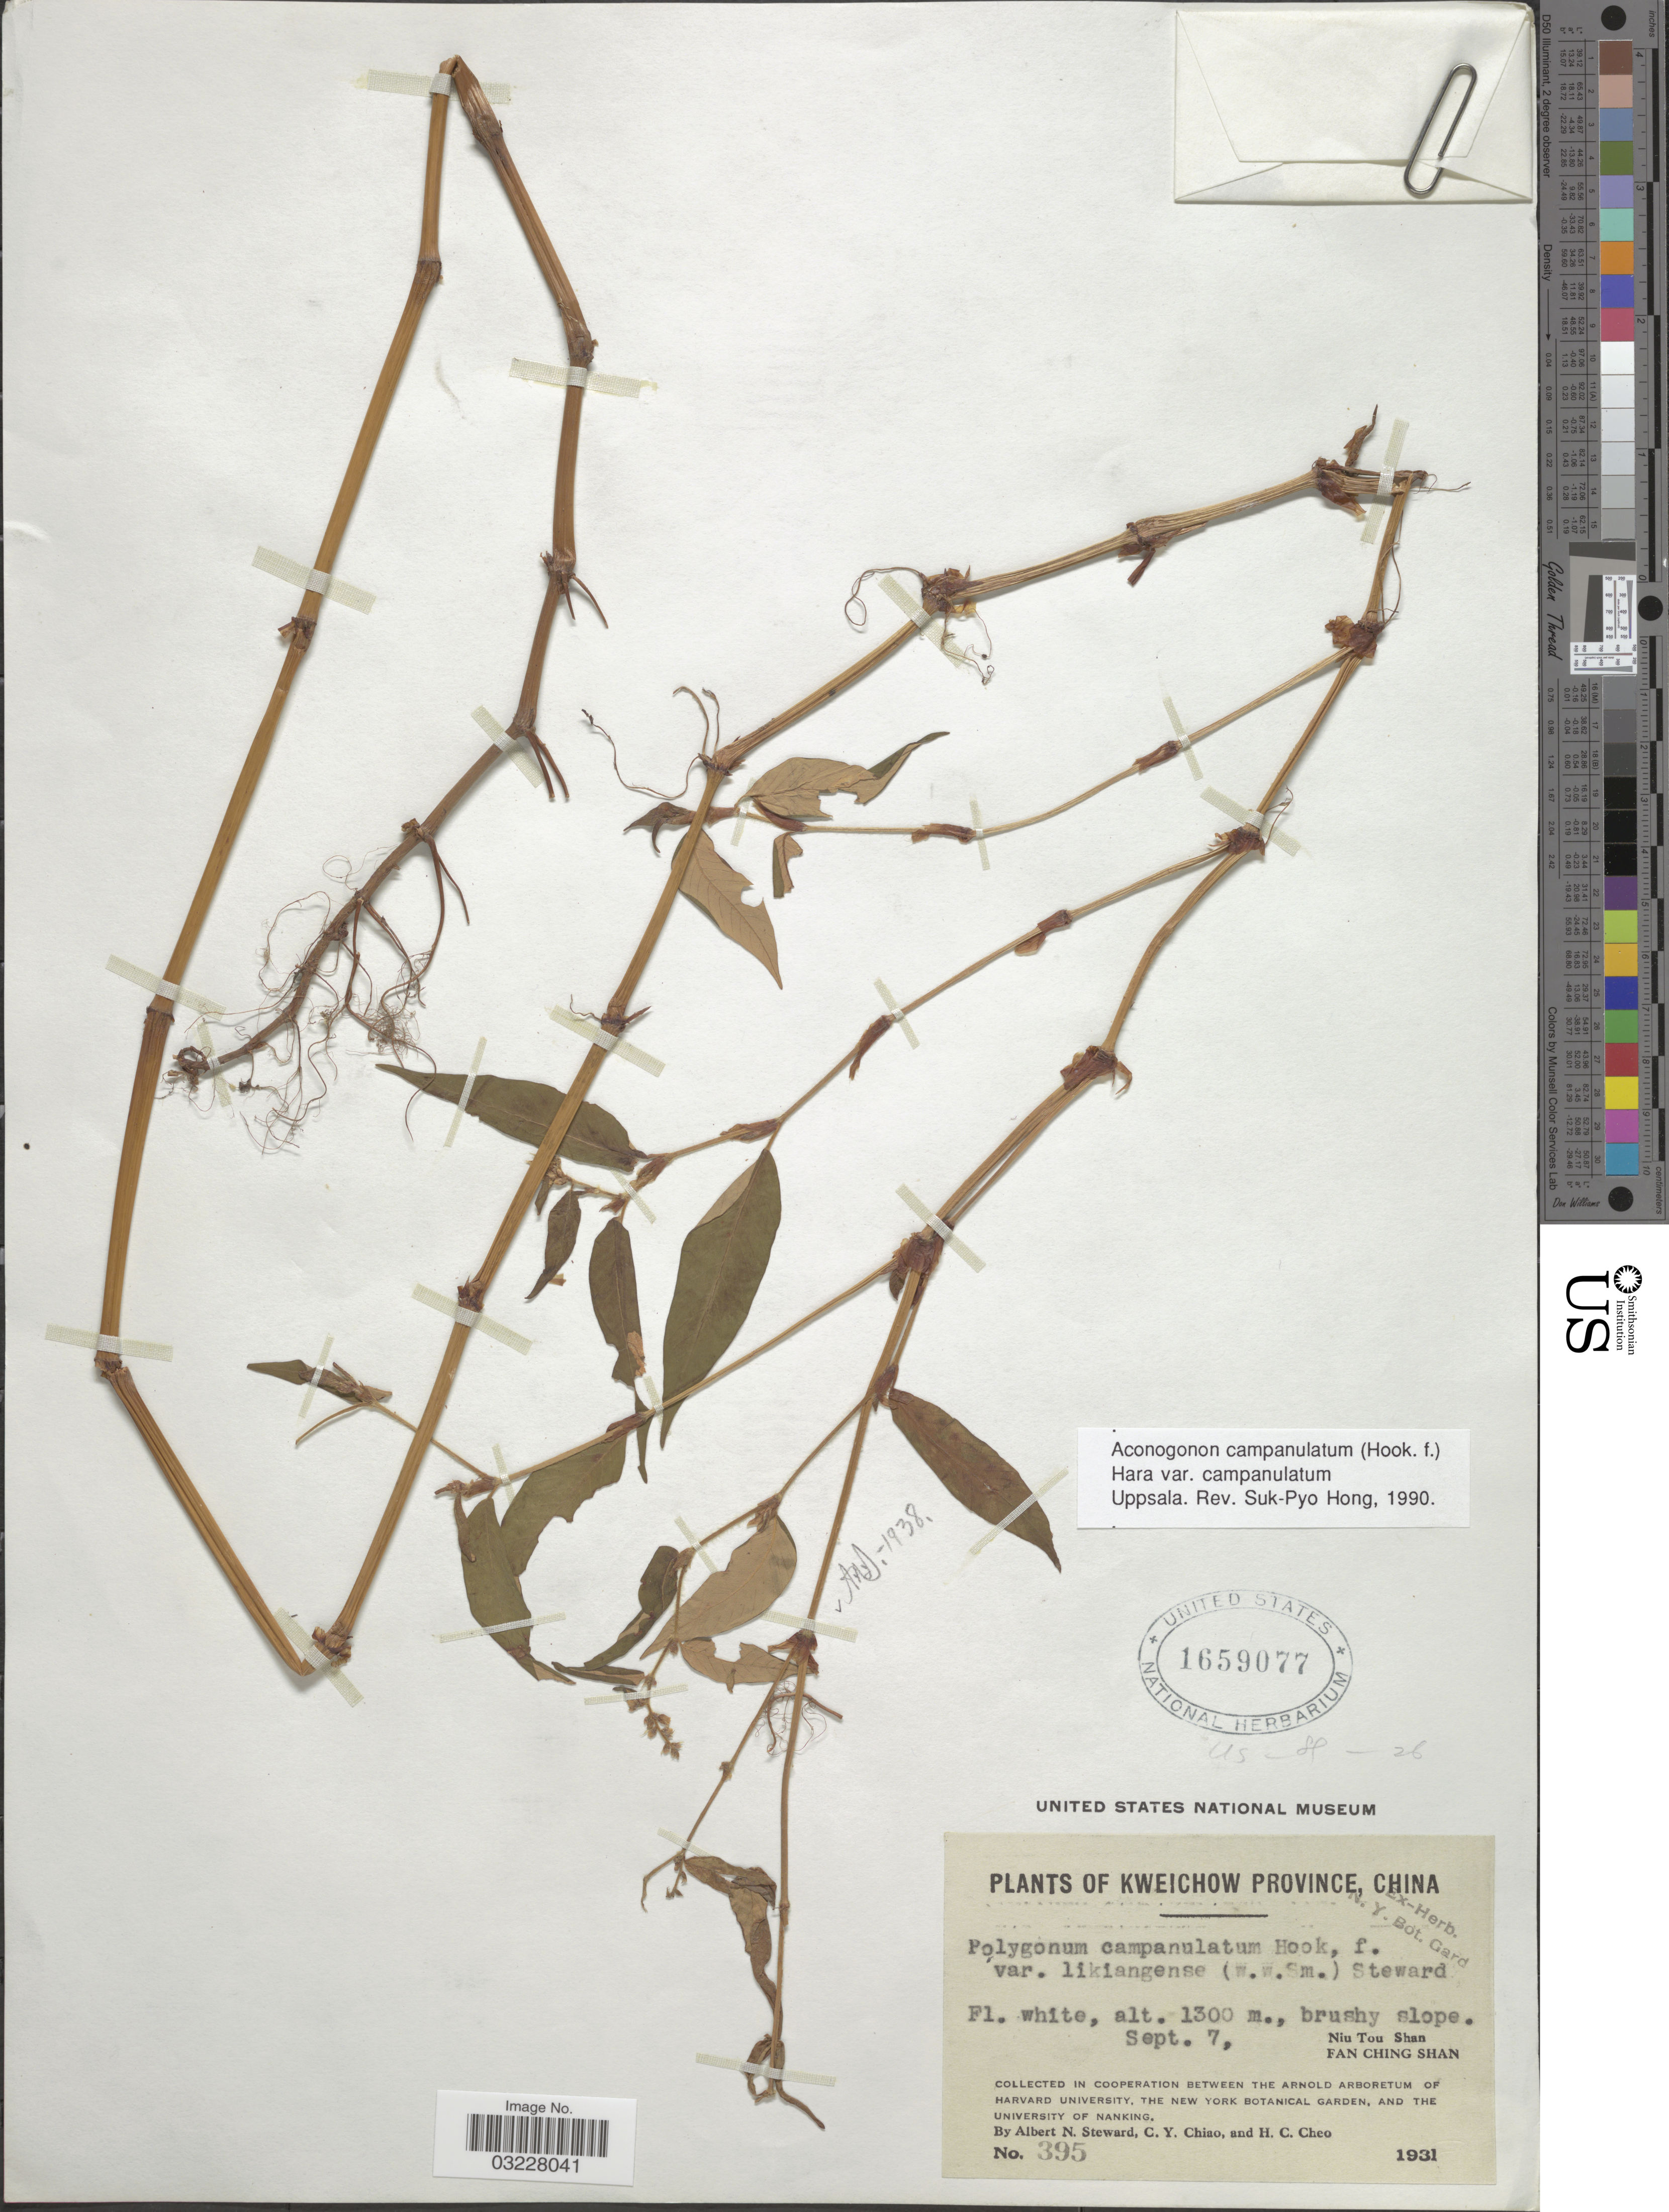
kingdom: Plantae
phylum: Tracheophyta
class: Magnoliopsida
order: Caryophyllales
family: Polygonaceae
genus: Koenigia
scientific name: Koenigia campanulata var. campanulata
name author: (Hook. f.) T.M. Schust. & Reveal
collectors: A. N. Steward, C. Y. Chiao & H. Cheo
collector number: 395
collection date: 1931-09-07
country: China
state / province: Guizhou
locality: Kweichow Province. Niu Tou Shan. Fan Ching Shan.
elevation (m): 1300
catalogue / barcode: US 1659077